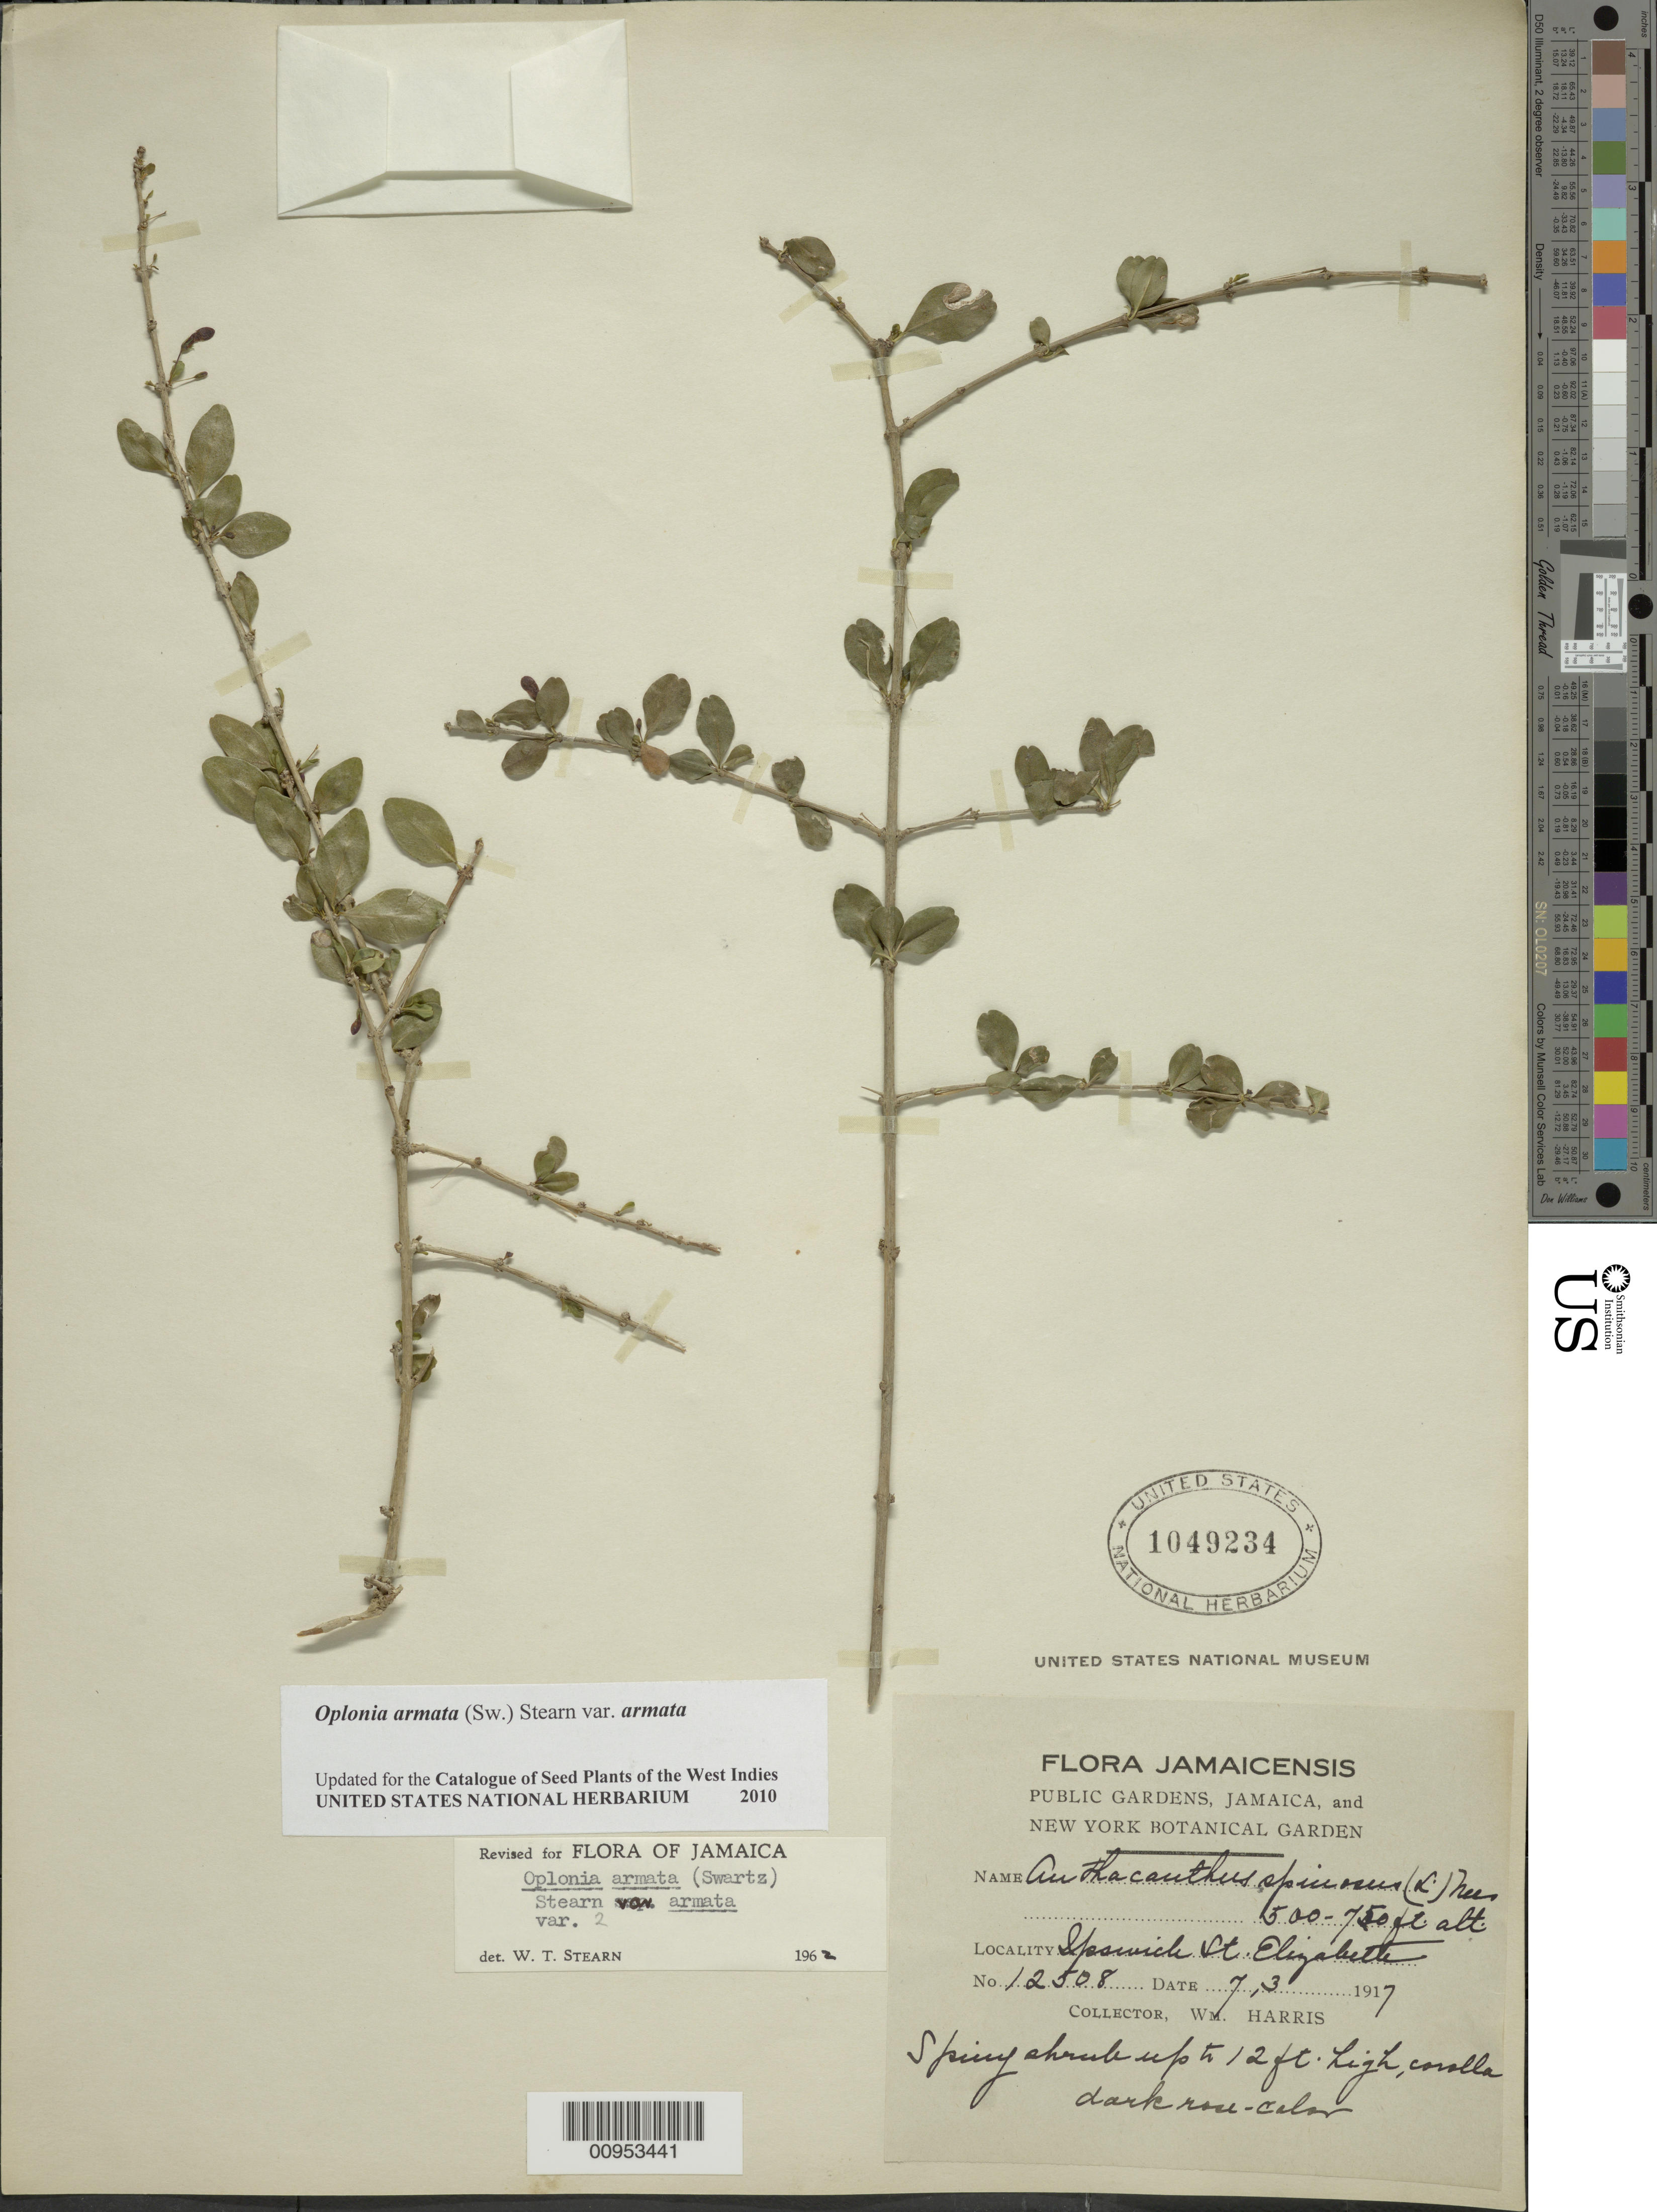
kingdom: Plantae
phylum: Tracheophyta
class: Magnoliopsida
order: Lamiales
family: Acanthaceae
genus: Oplonia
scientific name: Oplonia armata var. armata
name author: (Sw.) Stearn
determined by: Stearn, William T.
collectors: W. Harris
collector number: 12508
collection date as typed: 07 Mar 1917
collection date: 1917-03-07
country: Jamaica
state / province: Saint Elizabeth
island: Jamaica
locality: Ipswich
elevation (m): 152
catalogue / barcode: US 1049234